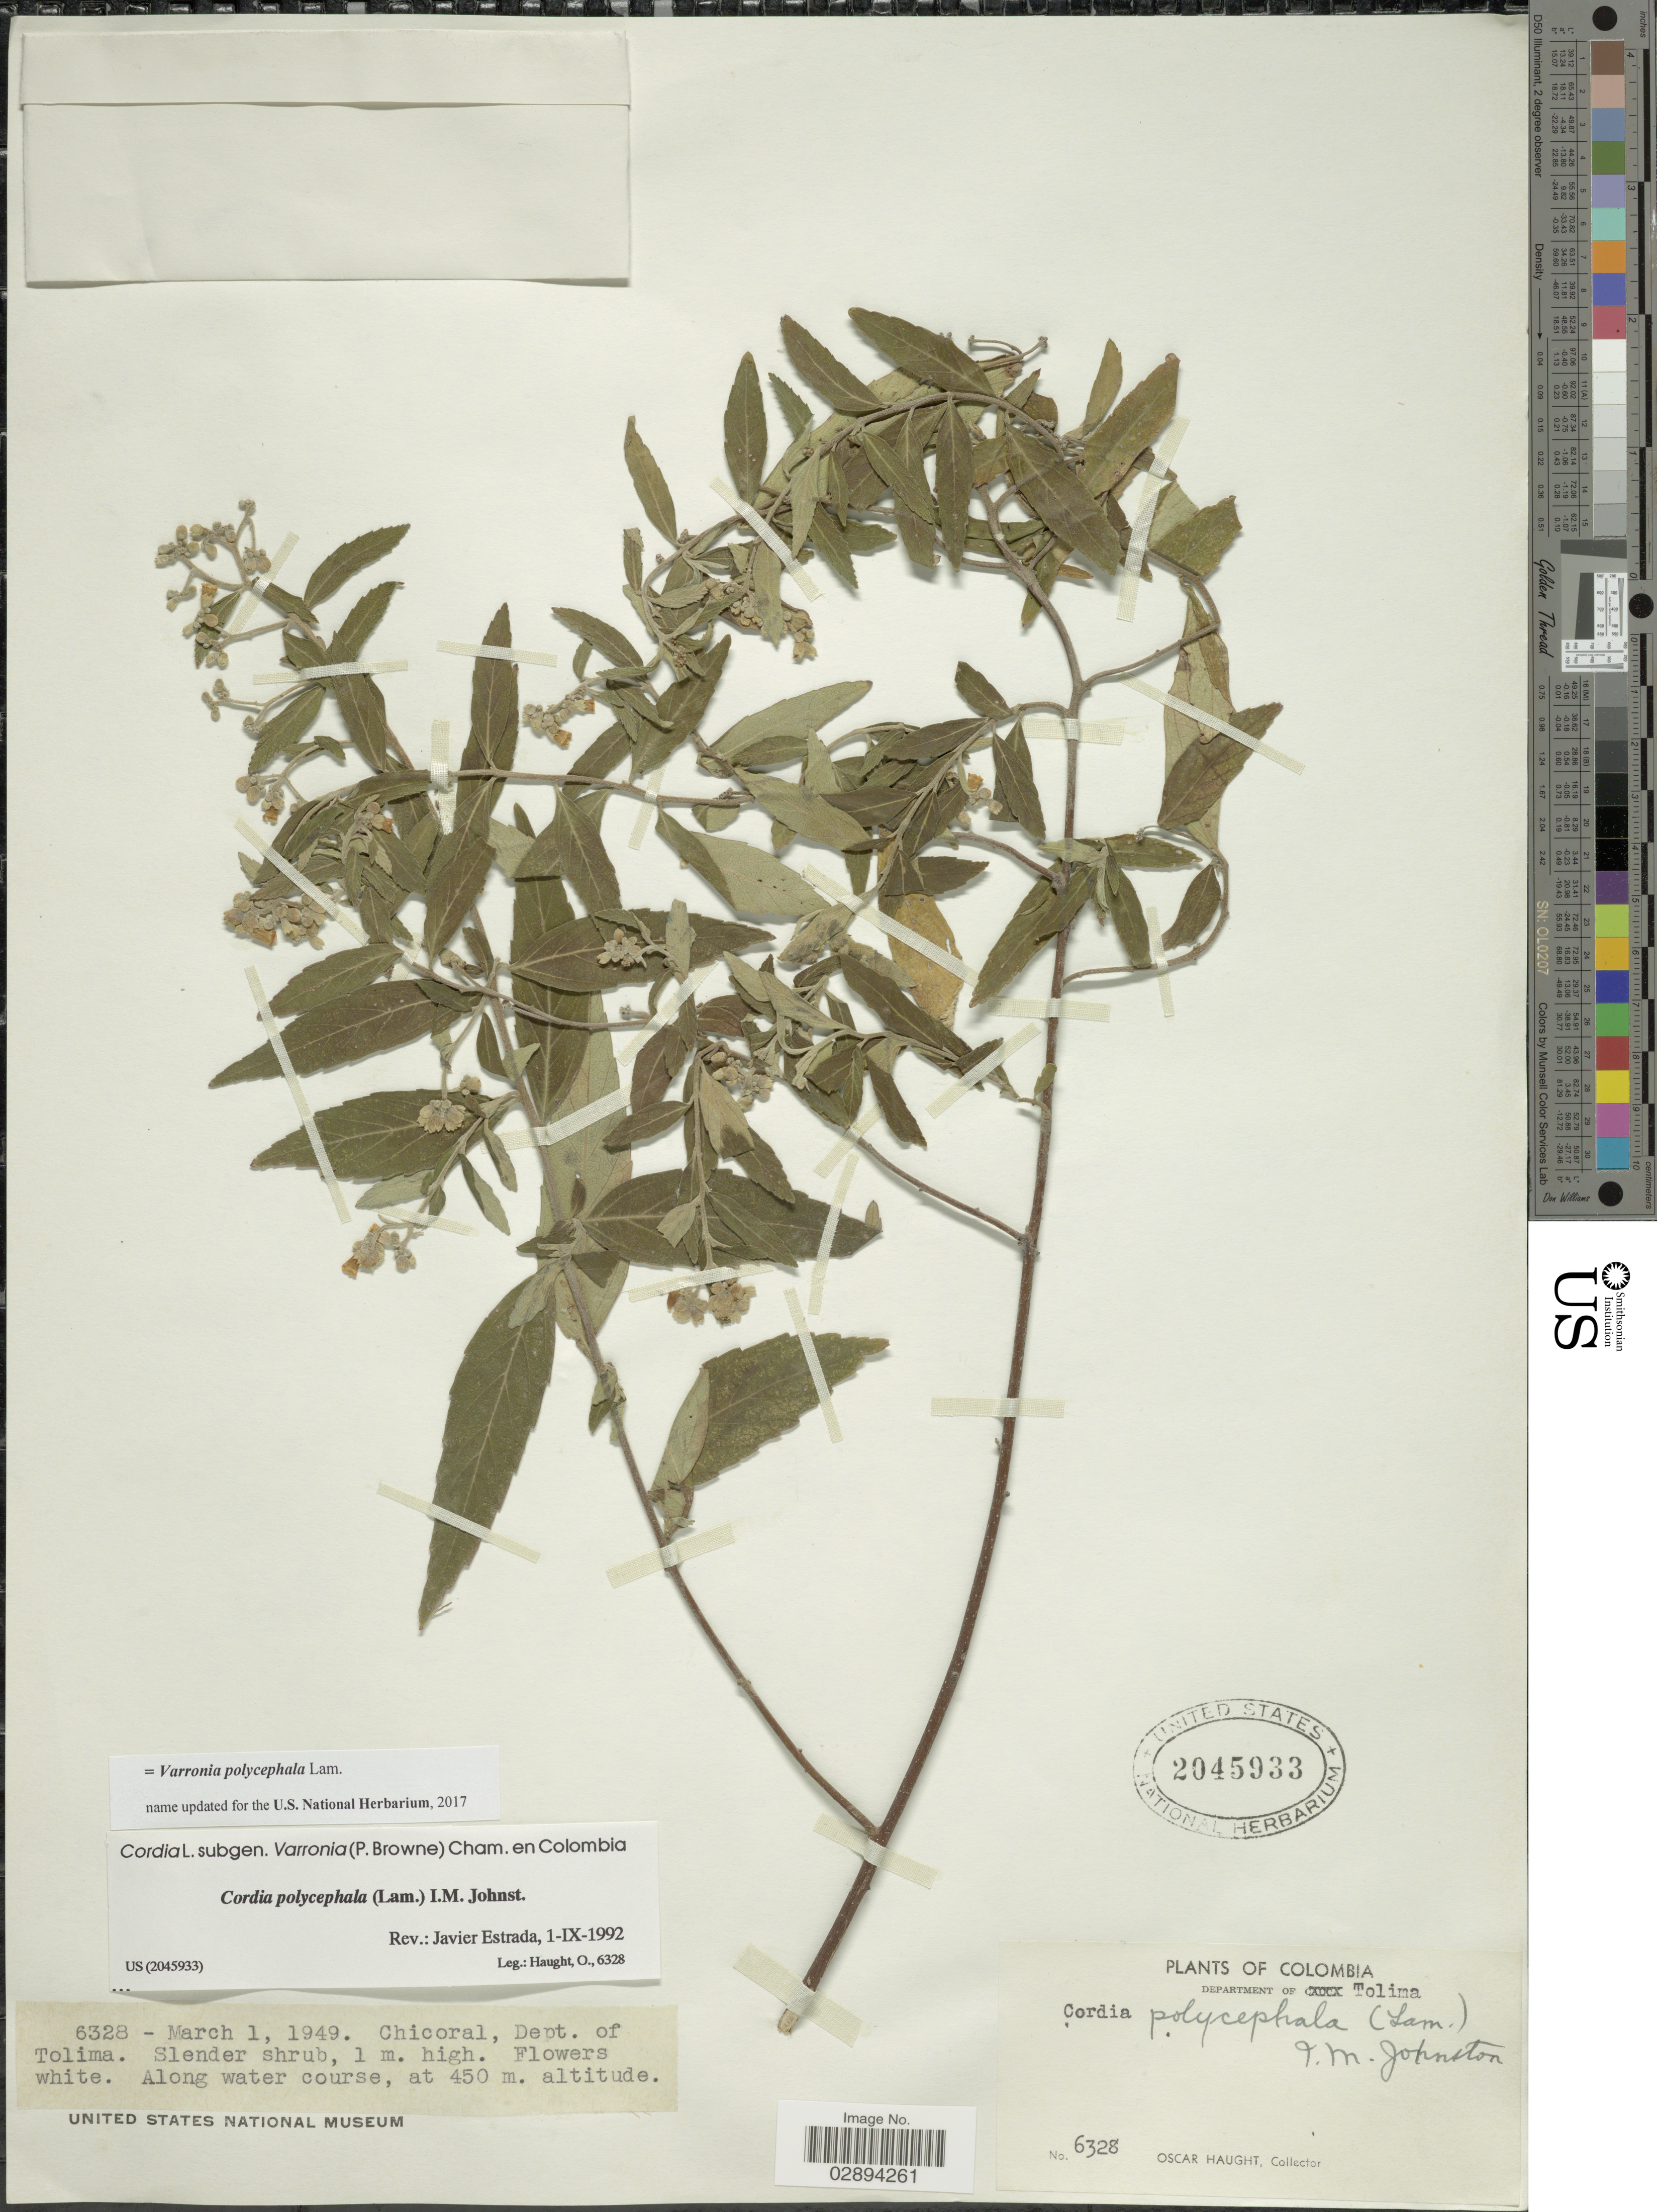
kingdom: Plantae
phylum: Tracheophyta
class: Magnoliopsida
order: Boraginales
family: Cordiaceae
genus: Varronia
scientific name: Varronia polycephala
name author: Lam.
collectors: O. Haught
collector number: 6328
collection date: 1949-03-01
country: Colombia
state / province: Tolima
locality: Chicoral, Dept. of Tolima, Along water course.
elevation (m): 450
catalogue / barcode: US 2045933